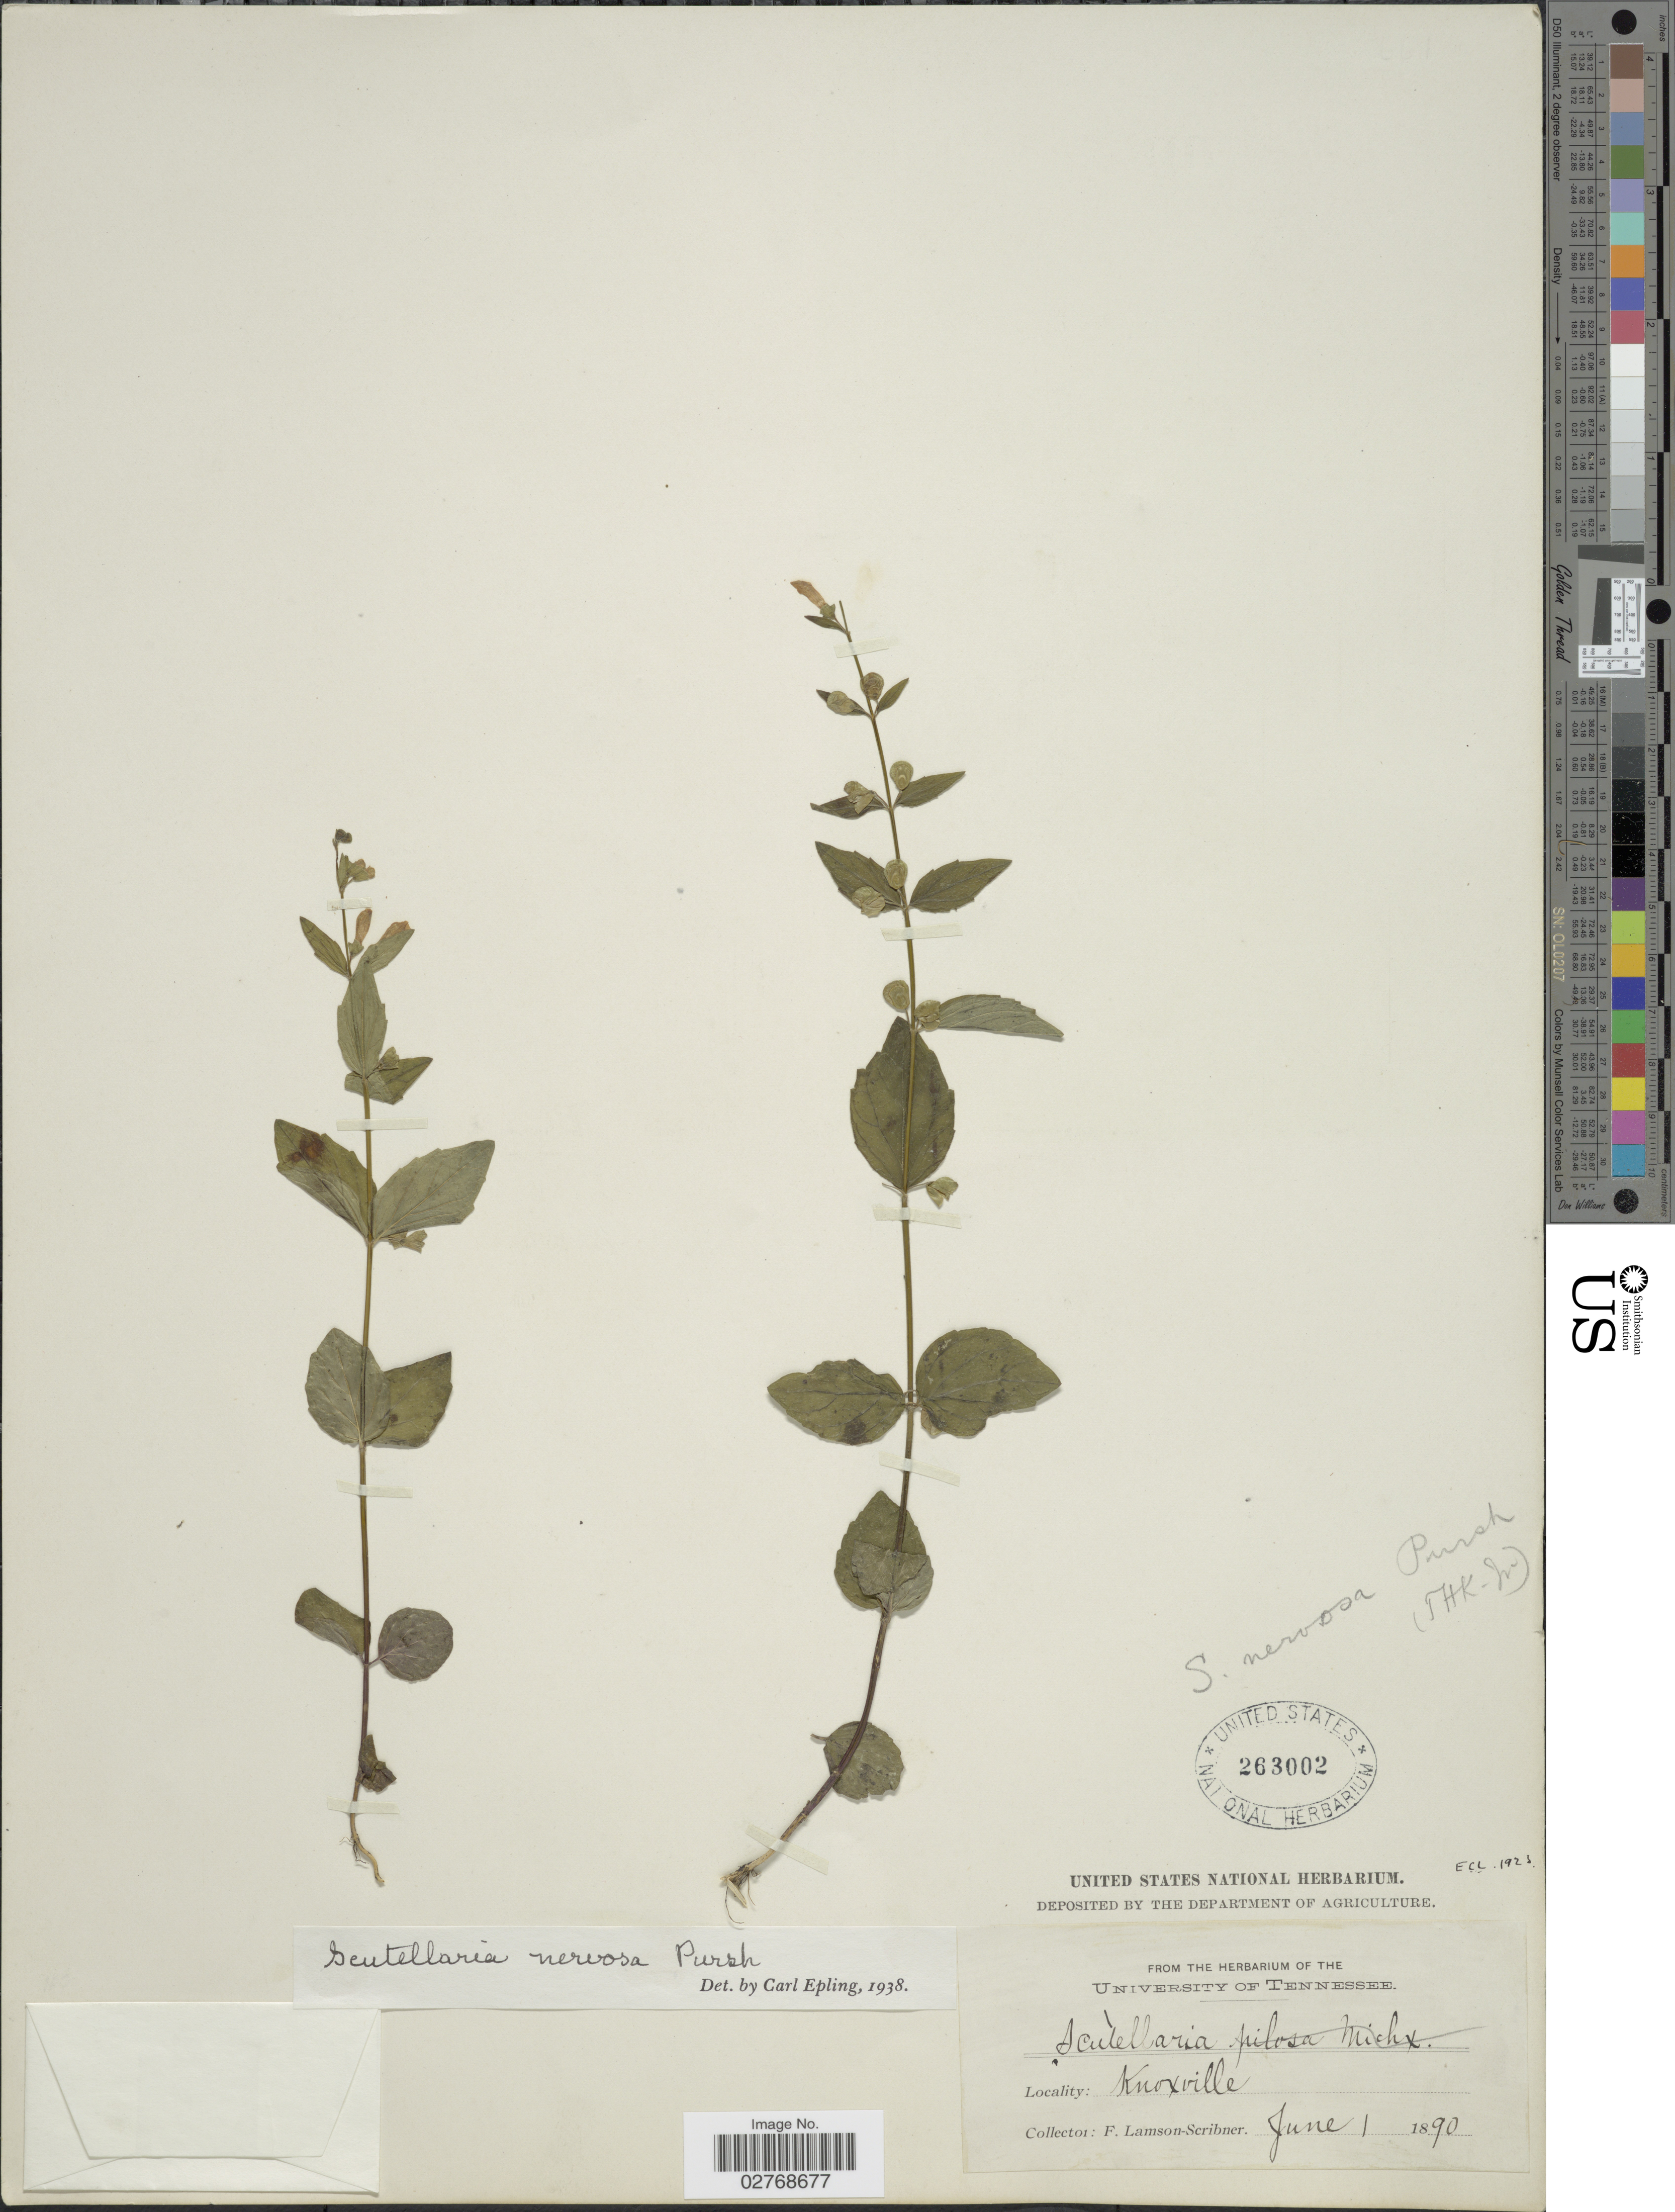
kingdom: Plantae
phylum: Tracheophyta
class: Magnoliopsida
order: Lamiales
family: Lamiaceae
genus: Scutellaria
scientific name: Scutellaria nervosa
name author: Pursh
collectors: F. Lamson-Scribner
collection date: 1890-06-01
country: United States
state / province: Tennessee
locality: Knoxville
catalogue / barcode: US 263002